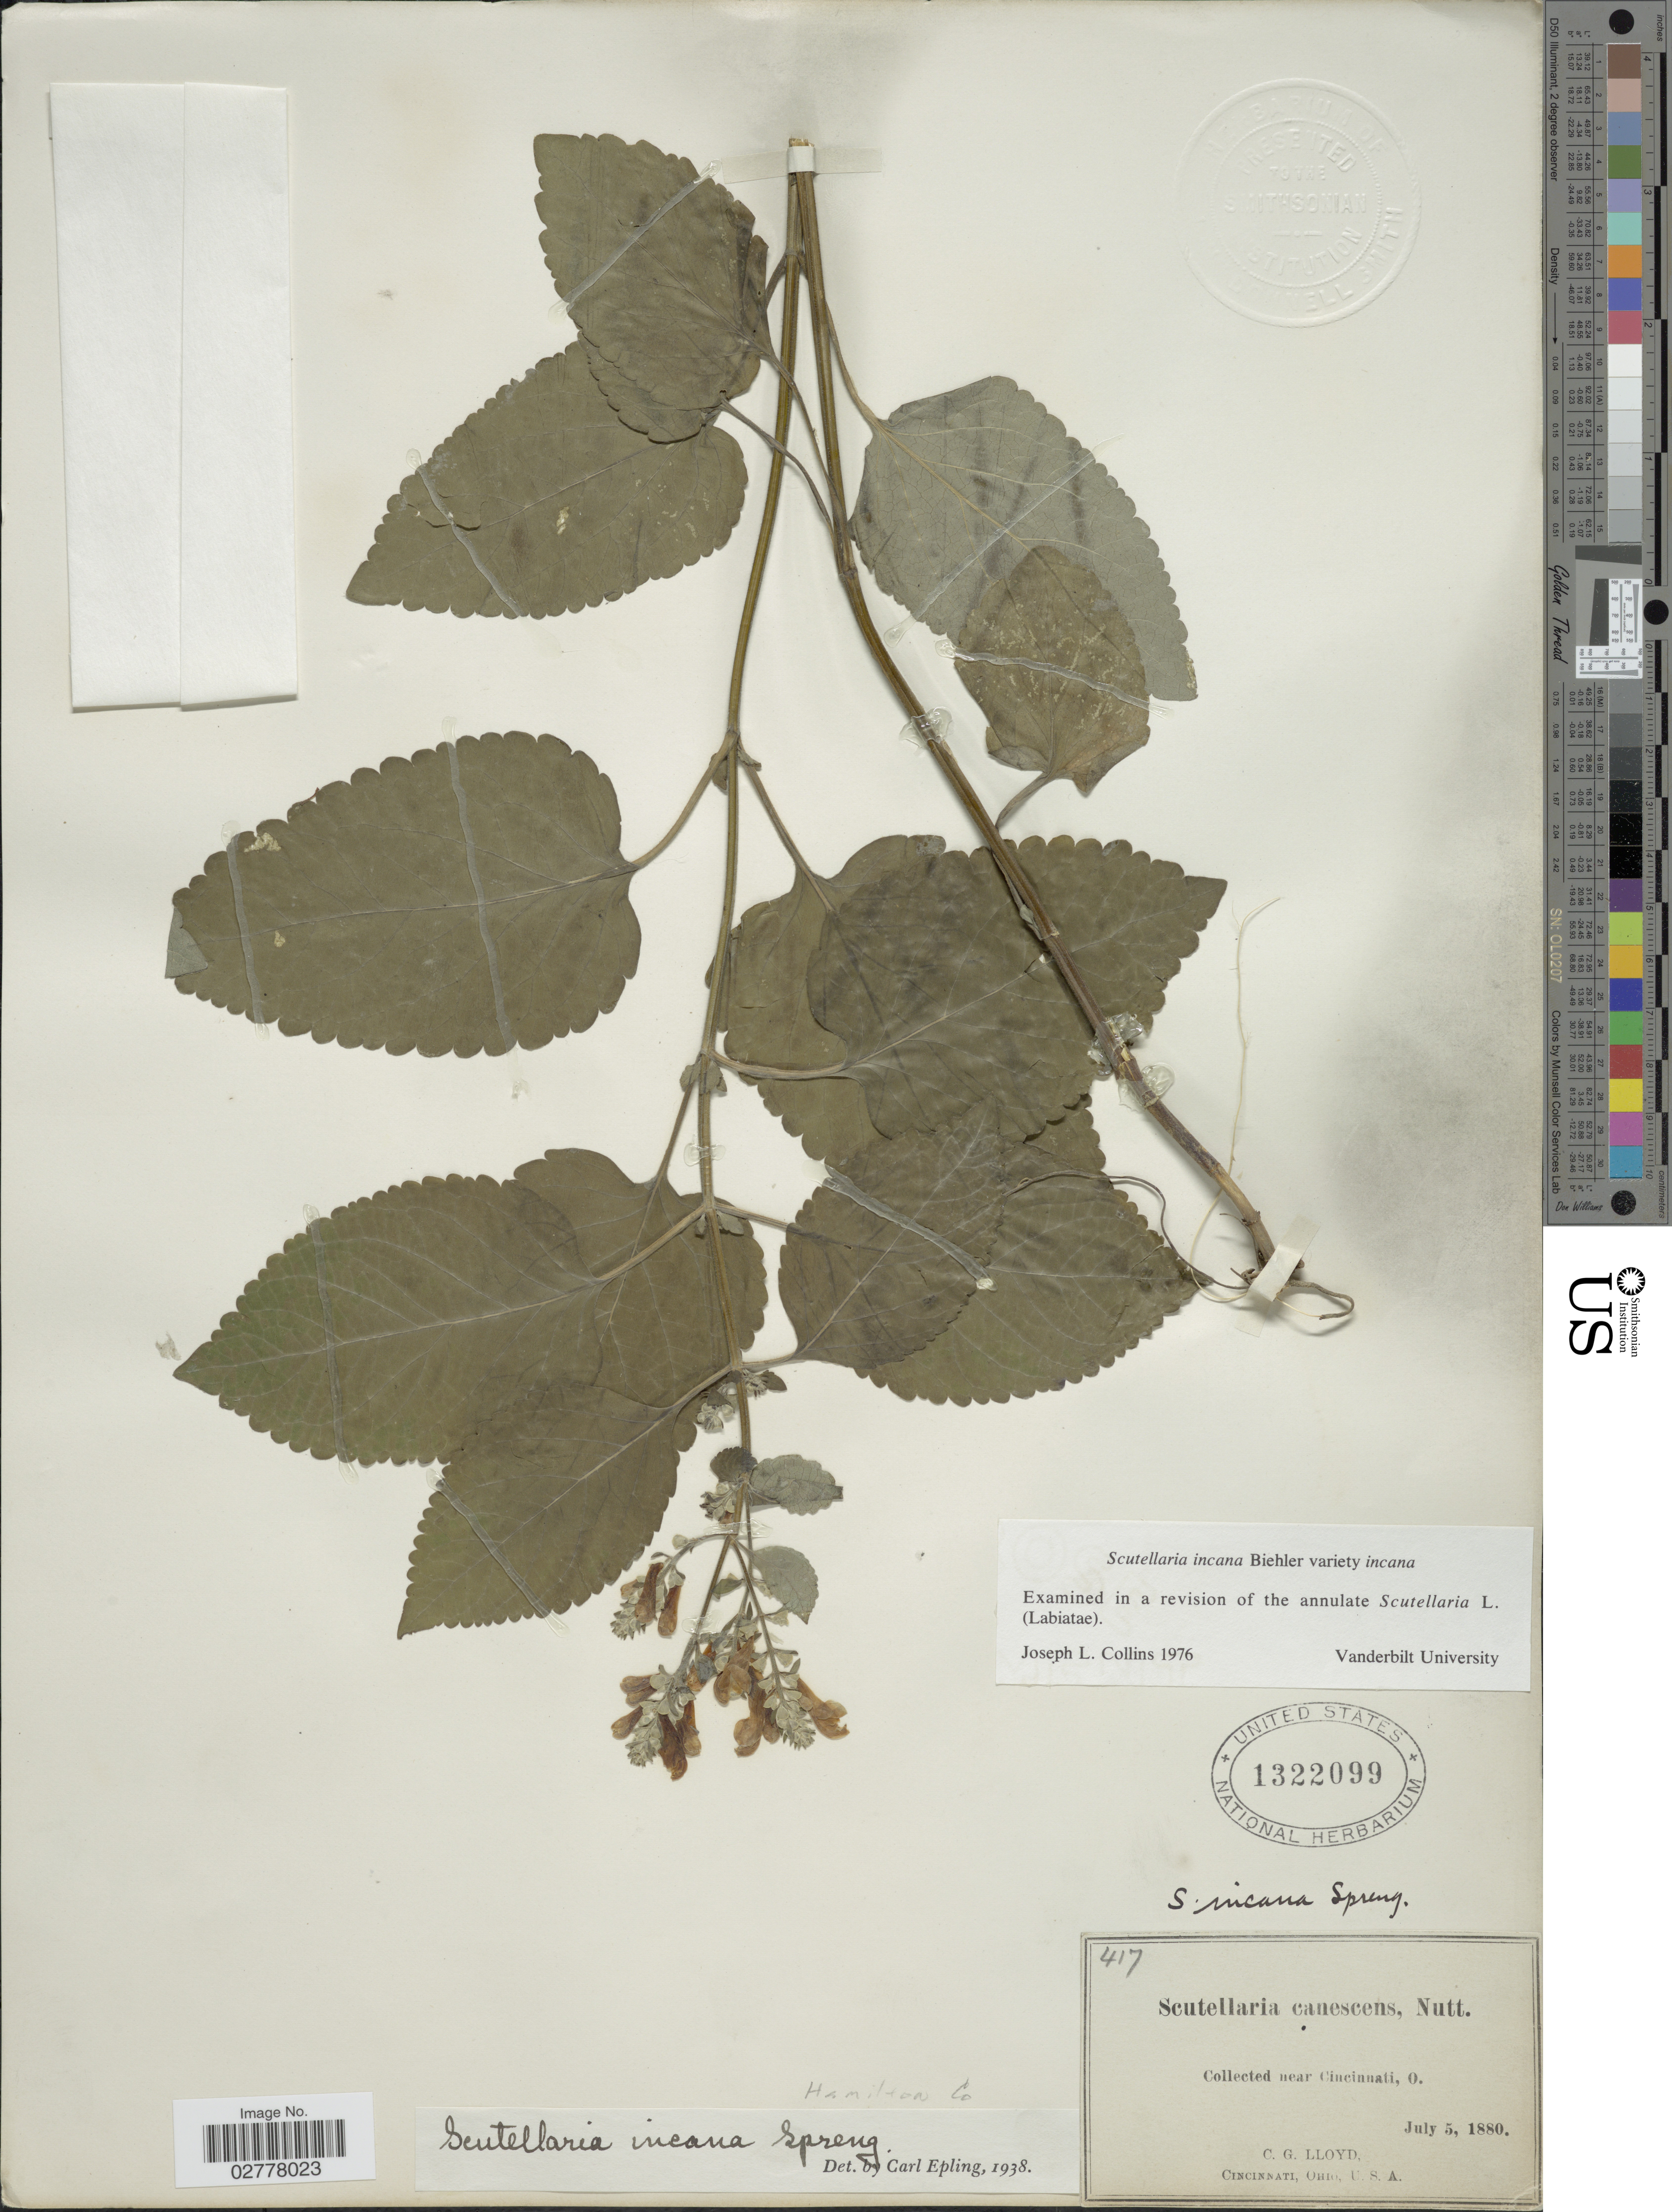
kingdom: Plantae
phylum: Tracheophyta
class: Magnoliopsida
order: Lamiales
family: Lamiaceae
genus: Scutellaria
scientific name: Scutellaria incana var. incana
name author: Biehler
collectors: C. G. Lloyd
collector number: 417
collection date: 1880-07-05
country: United States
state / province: Ohio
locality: Near Cincinnati. Hamilton Co.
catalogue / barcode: US 1322099